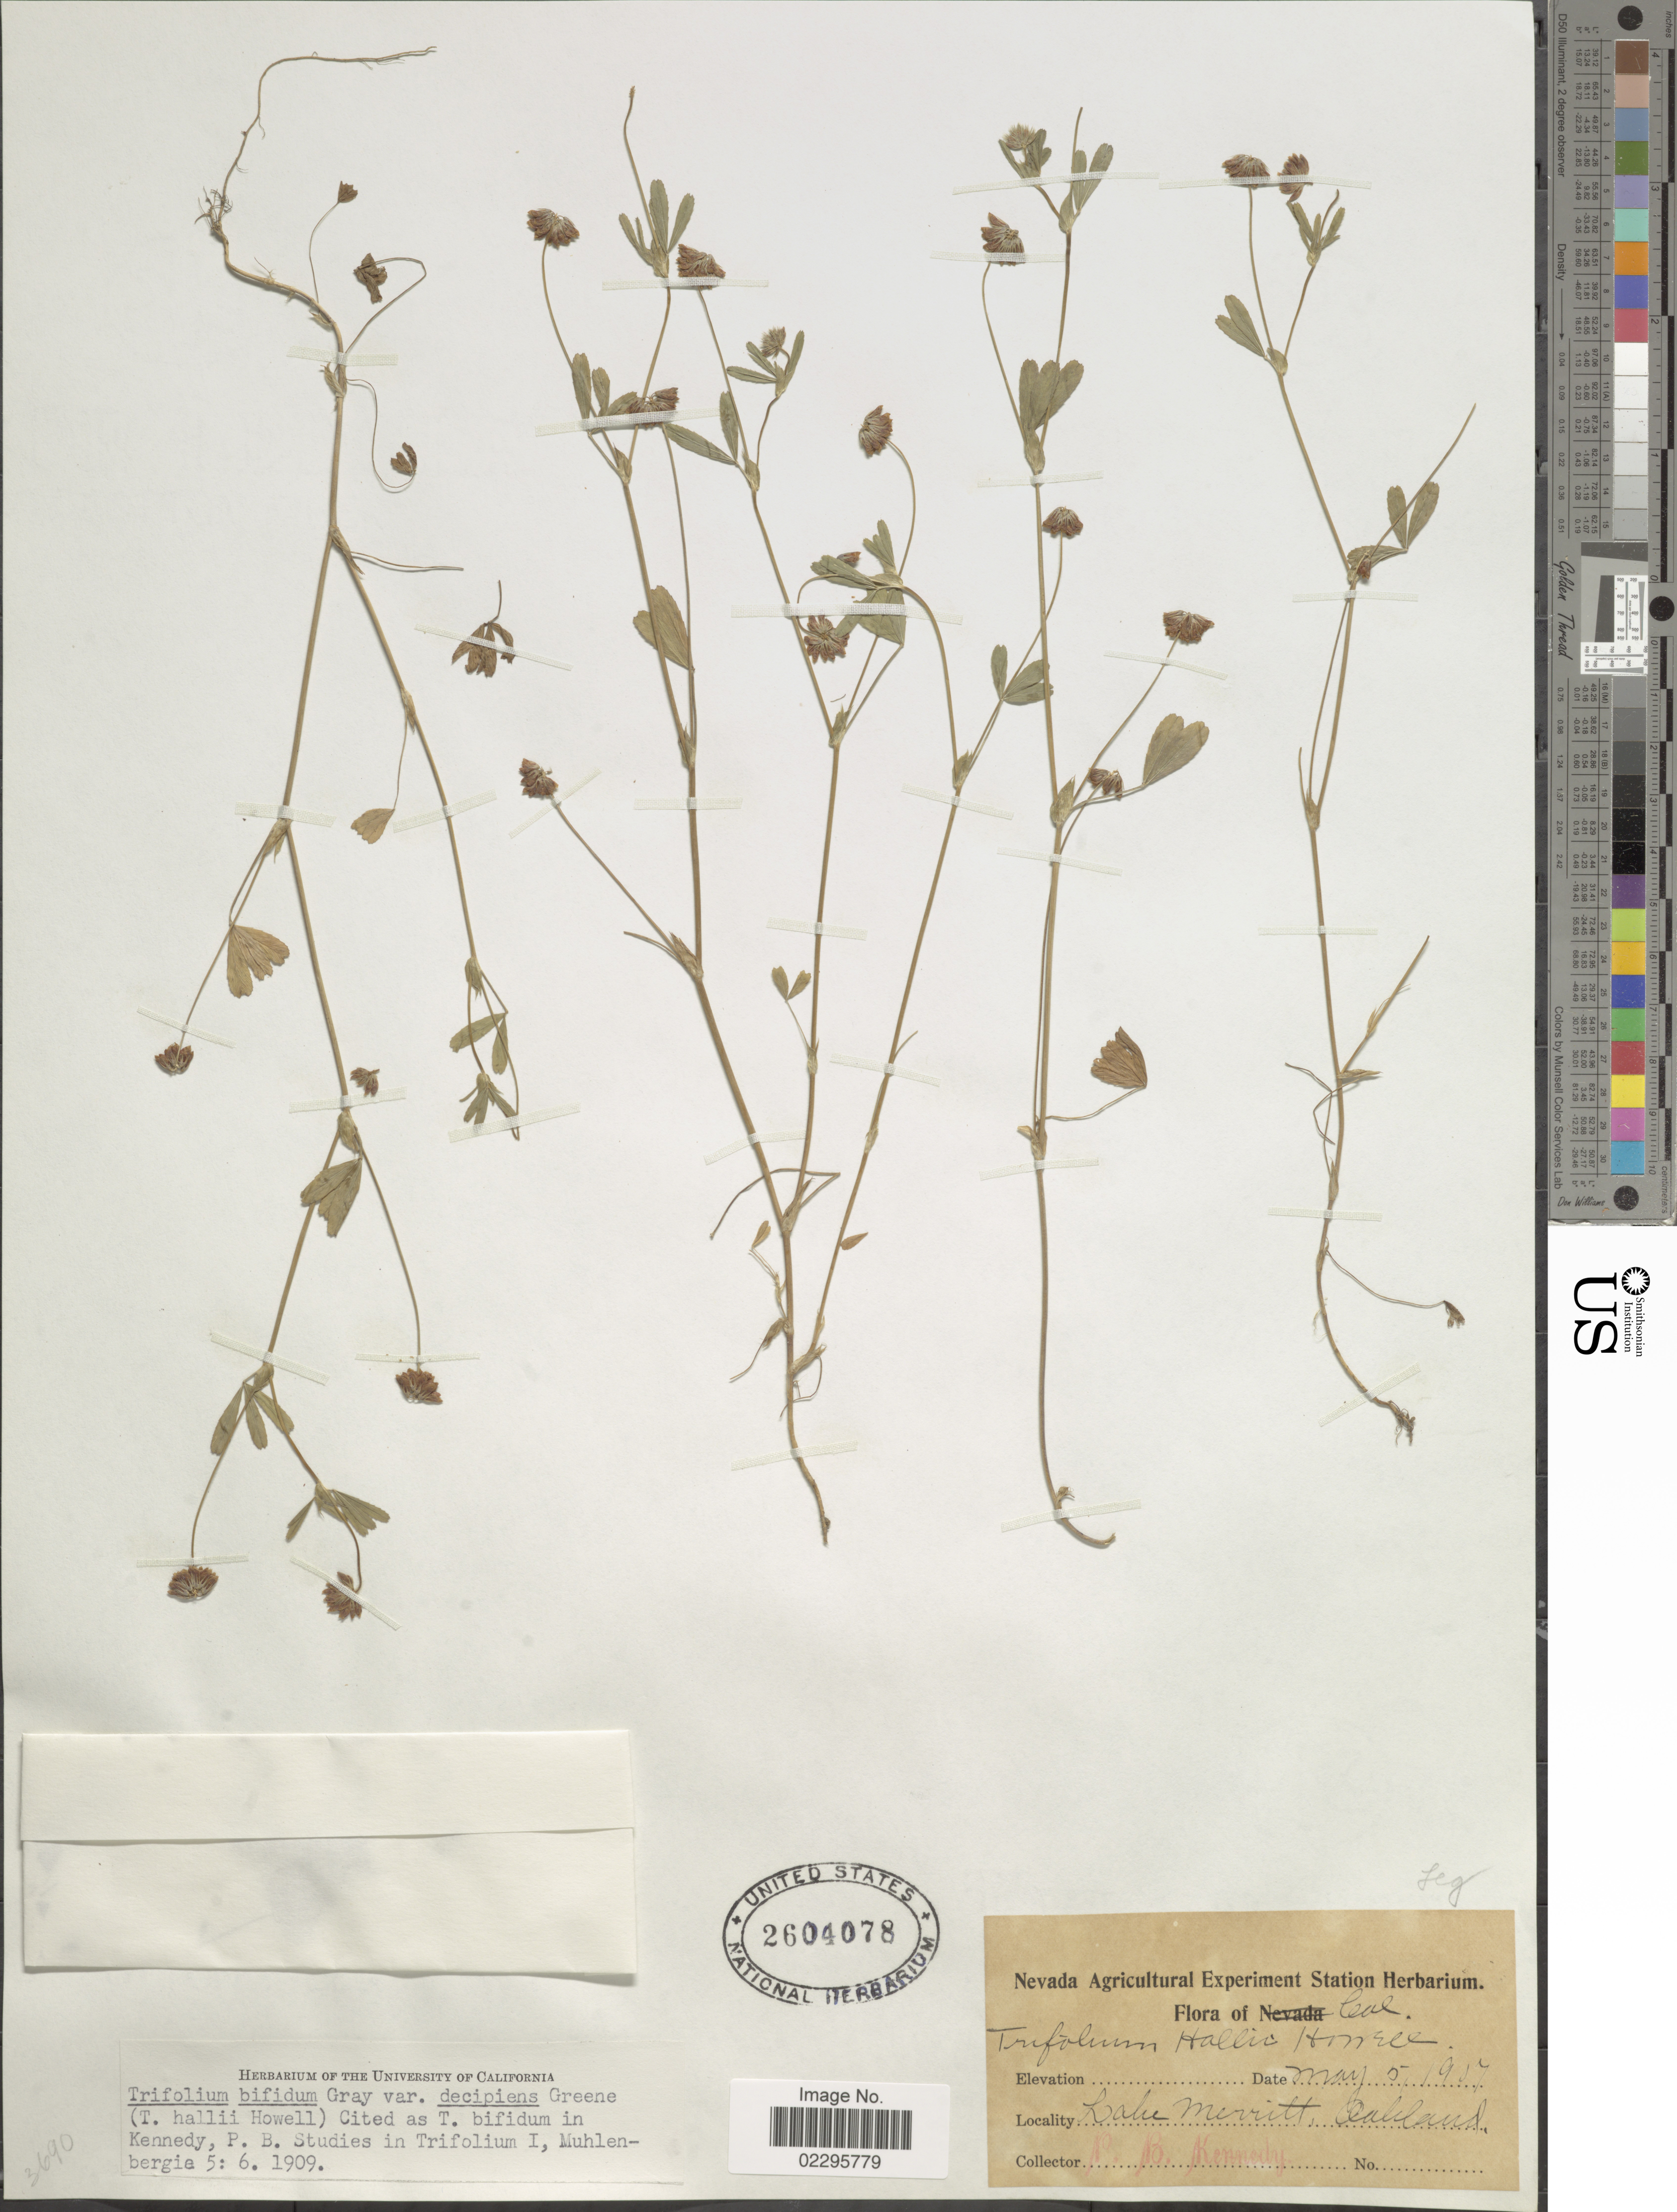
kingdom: Plantae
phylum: Tracheophyta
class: Magnoliopsida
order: Fabales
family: Fabaceae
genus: Trifolium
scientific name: Trifolium bifidum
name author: A. Gray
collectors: P. B. Kennedy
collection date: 1907-05-05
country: United States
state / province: California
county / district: Alameda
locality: Lake Merrilt, Oakland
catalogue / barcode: US 2604078